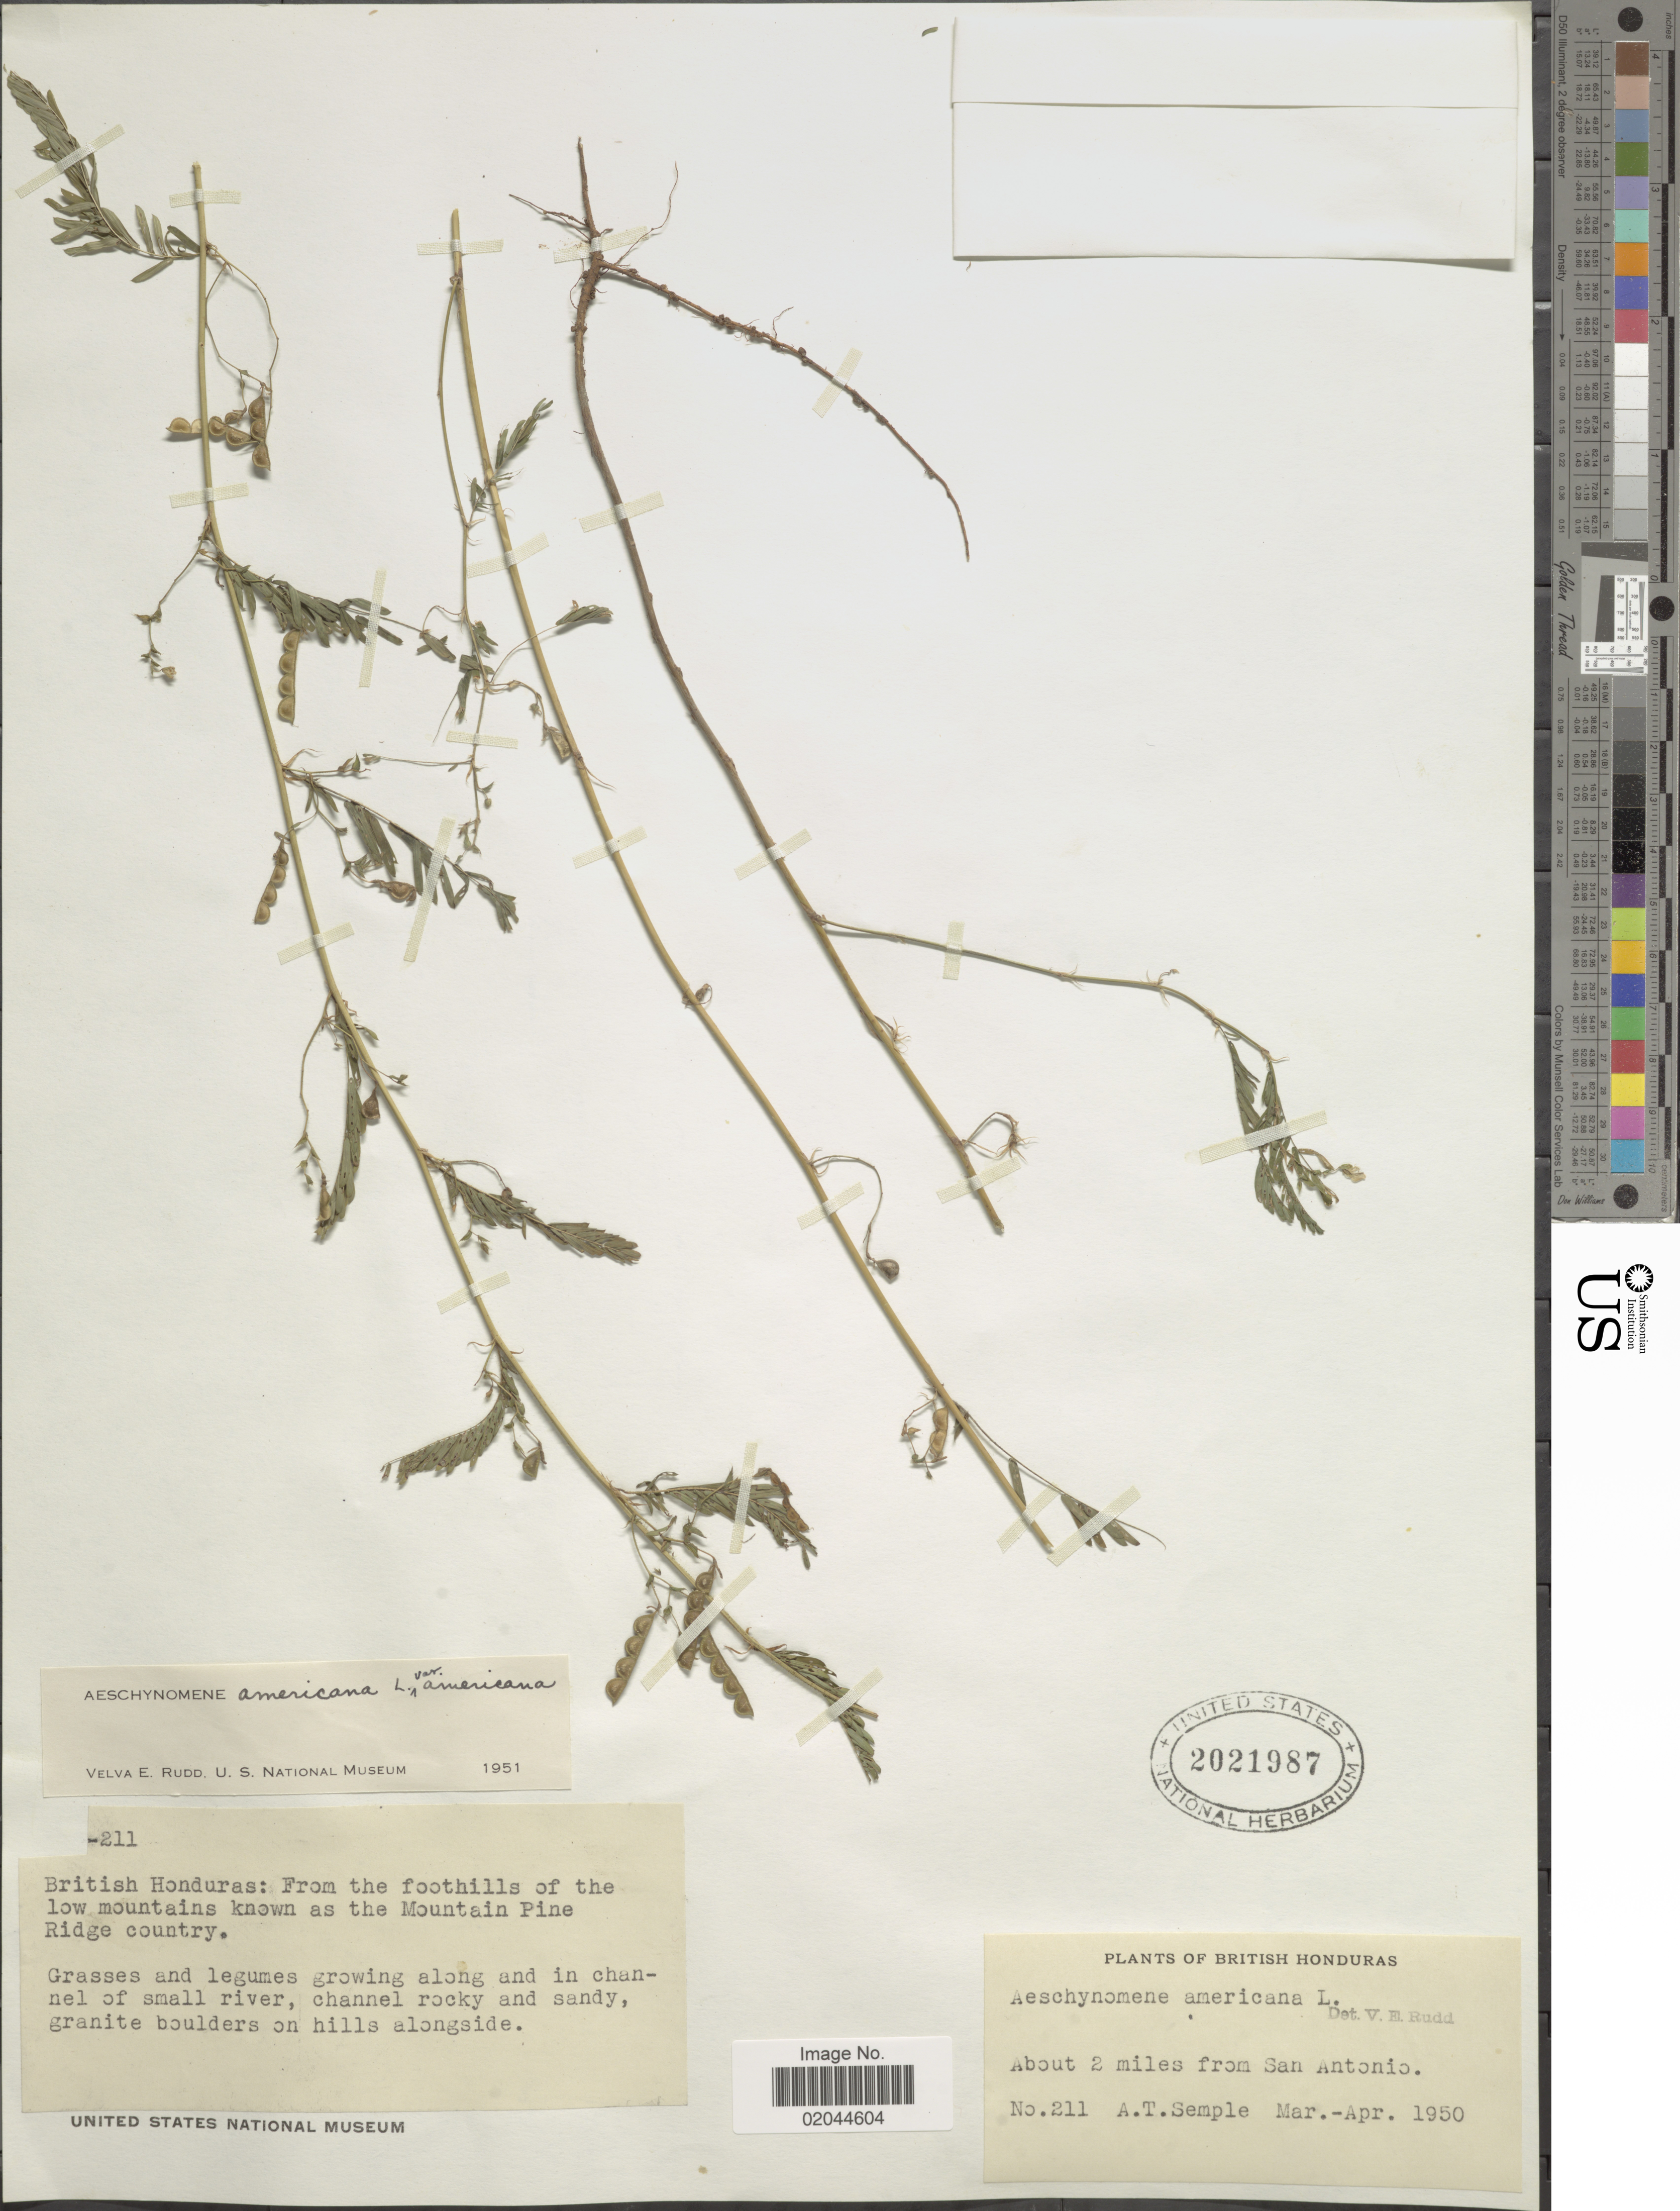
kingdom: Plantae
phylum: Tracheophyta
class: Magnoliopsida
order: Fabales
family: Fabaceae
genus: Aeschynomene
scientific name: Aeschynomene americana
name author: L.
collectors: A. Semple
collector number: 211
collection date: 1950-03/1950-04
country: Belize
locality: British Honduras, about 2 miles from San Antonio, from the foothills of the low mountains as the Mountain Pine Ridge Country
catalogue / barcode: US 2021987